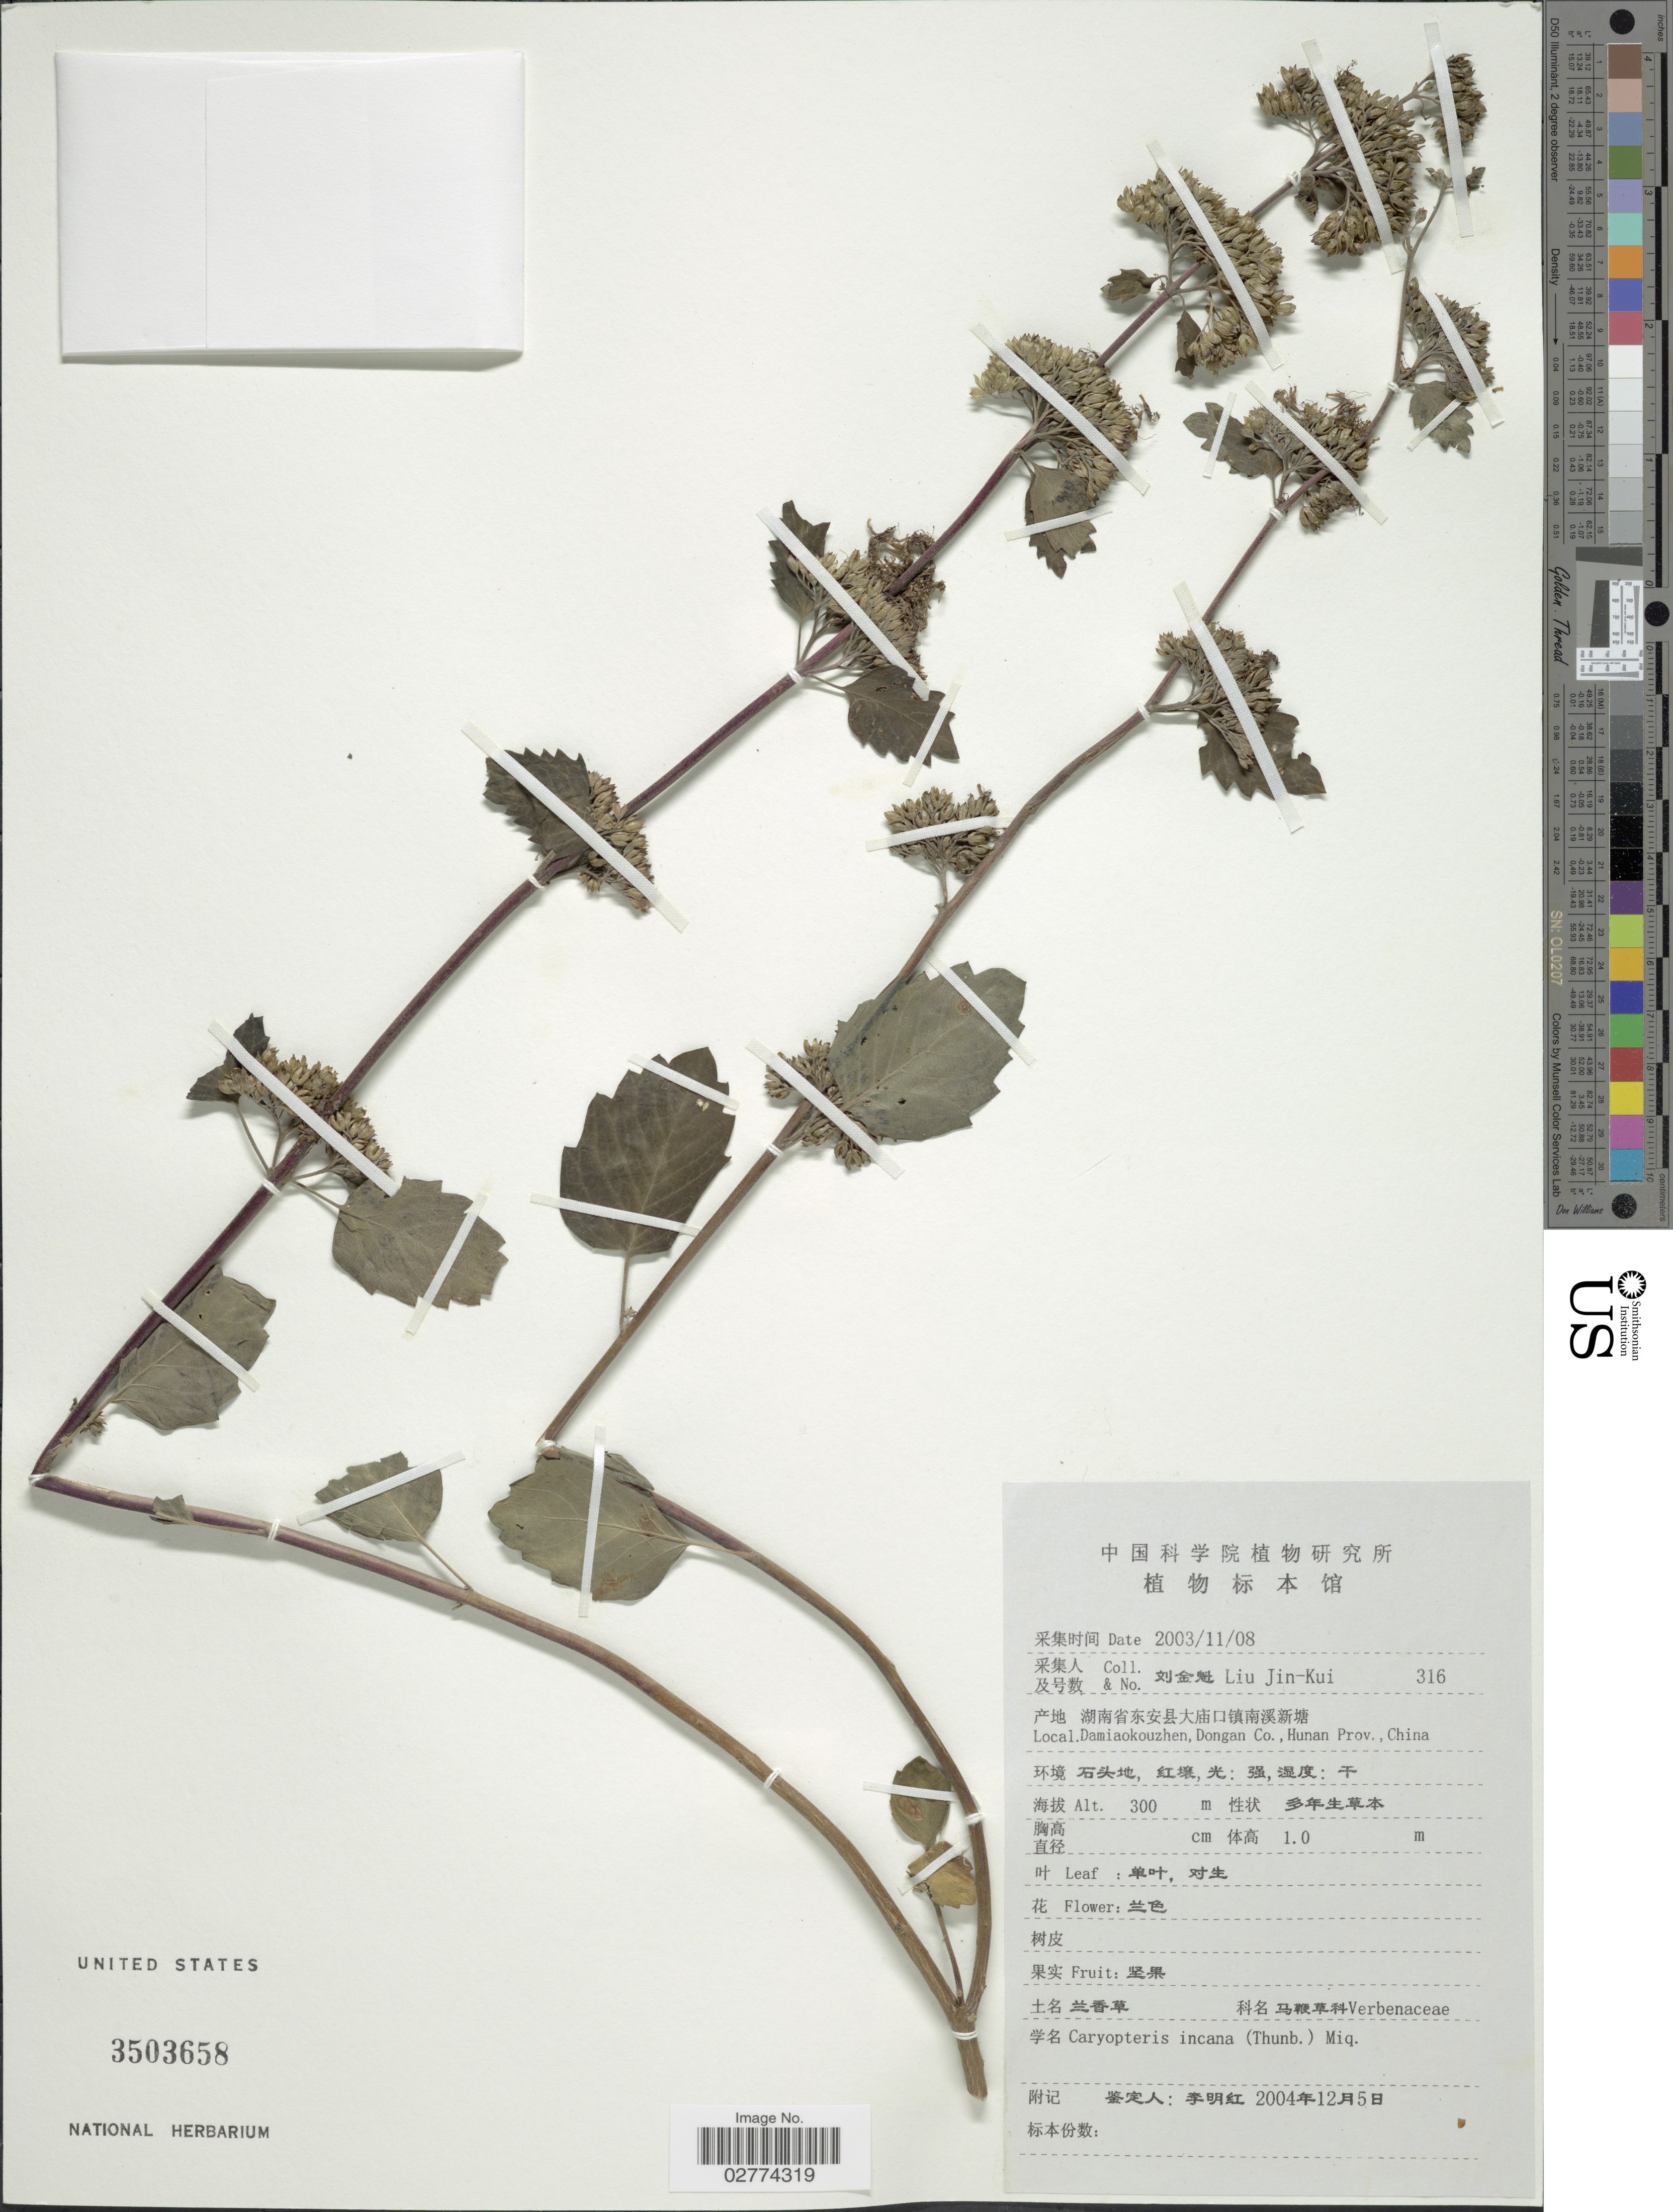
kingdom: Plantae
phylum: Tracheophyta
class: Magnoliopsida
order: Lamiales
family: Lamiaceae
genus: Caryopteris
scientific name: Caryopteris incana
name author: (Thunb. ex Houtt.) Miq.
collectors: Liu Jin-Kui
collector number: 316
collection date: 2003-11-08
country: China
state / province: Hunan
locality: Damiaokouzhen, Dongan Co.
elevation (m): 300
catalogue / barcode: US 3503658